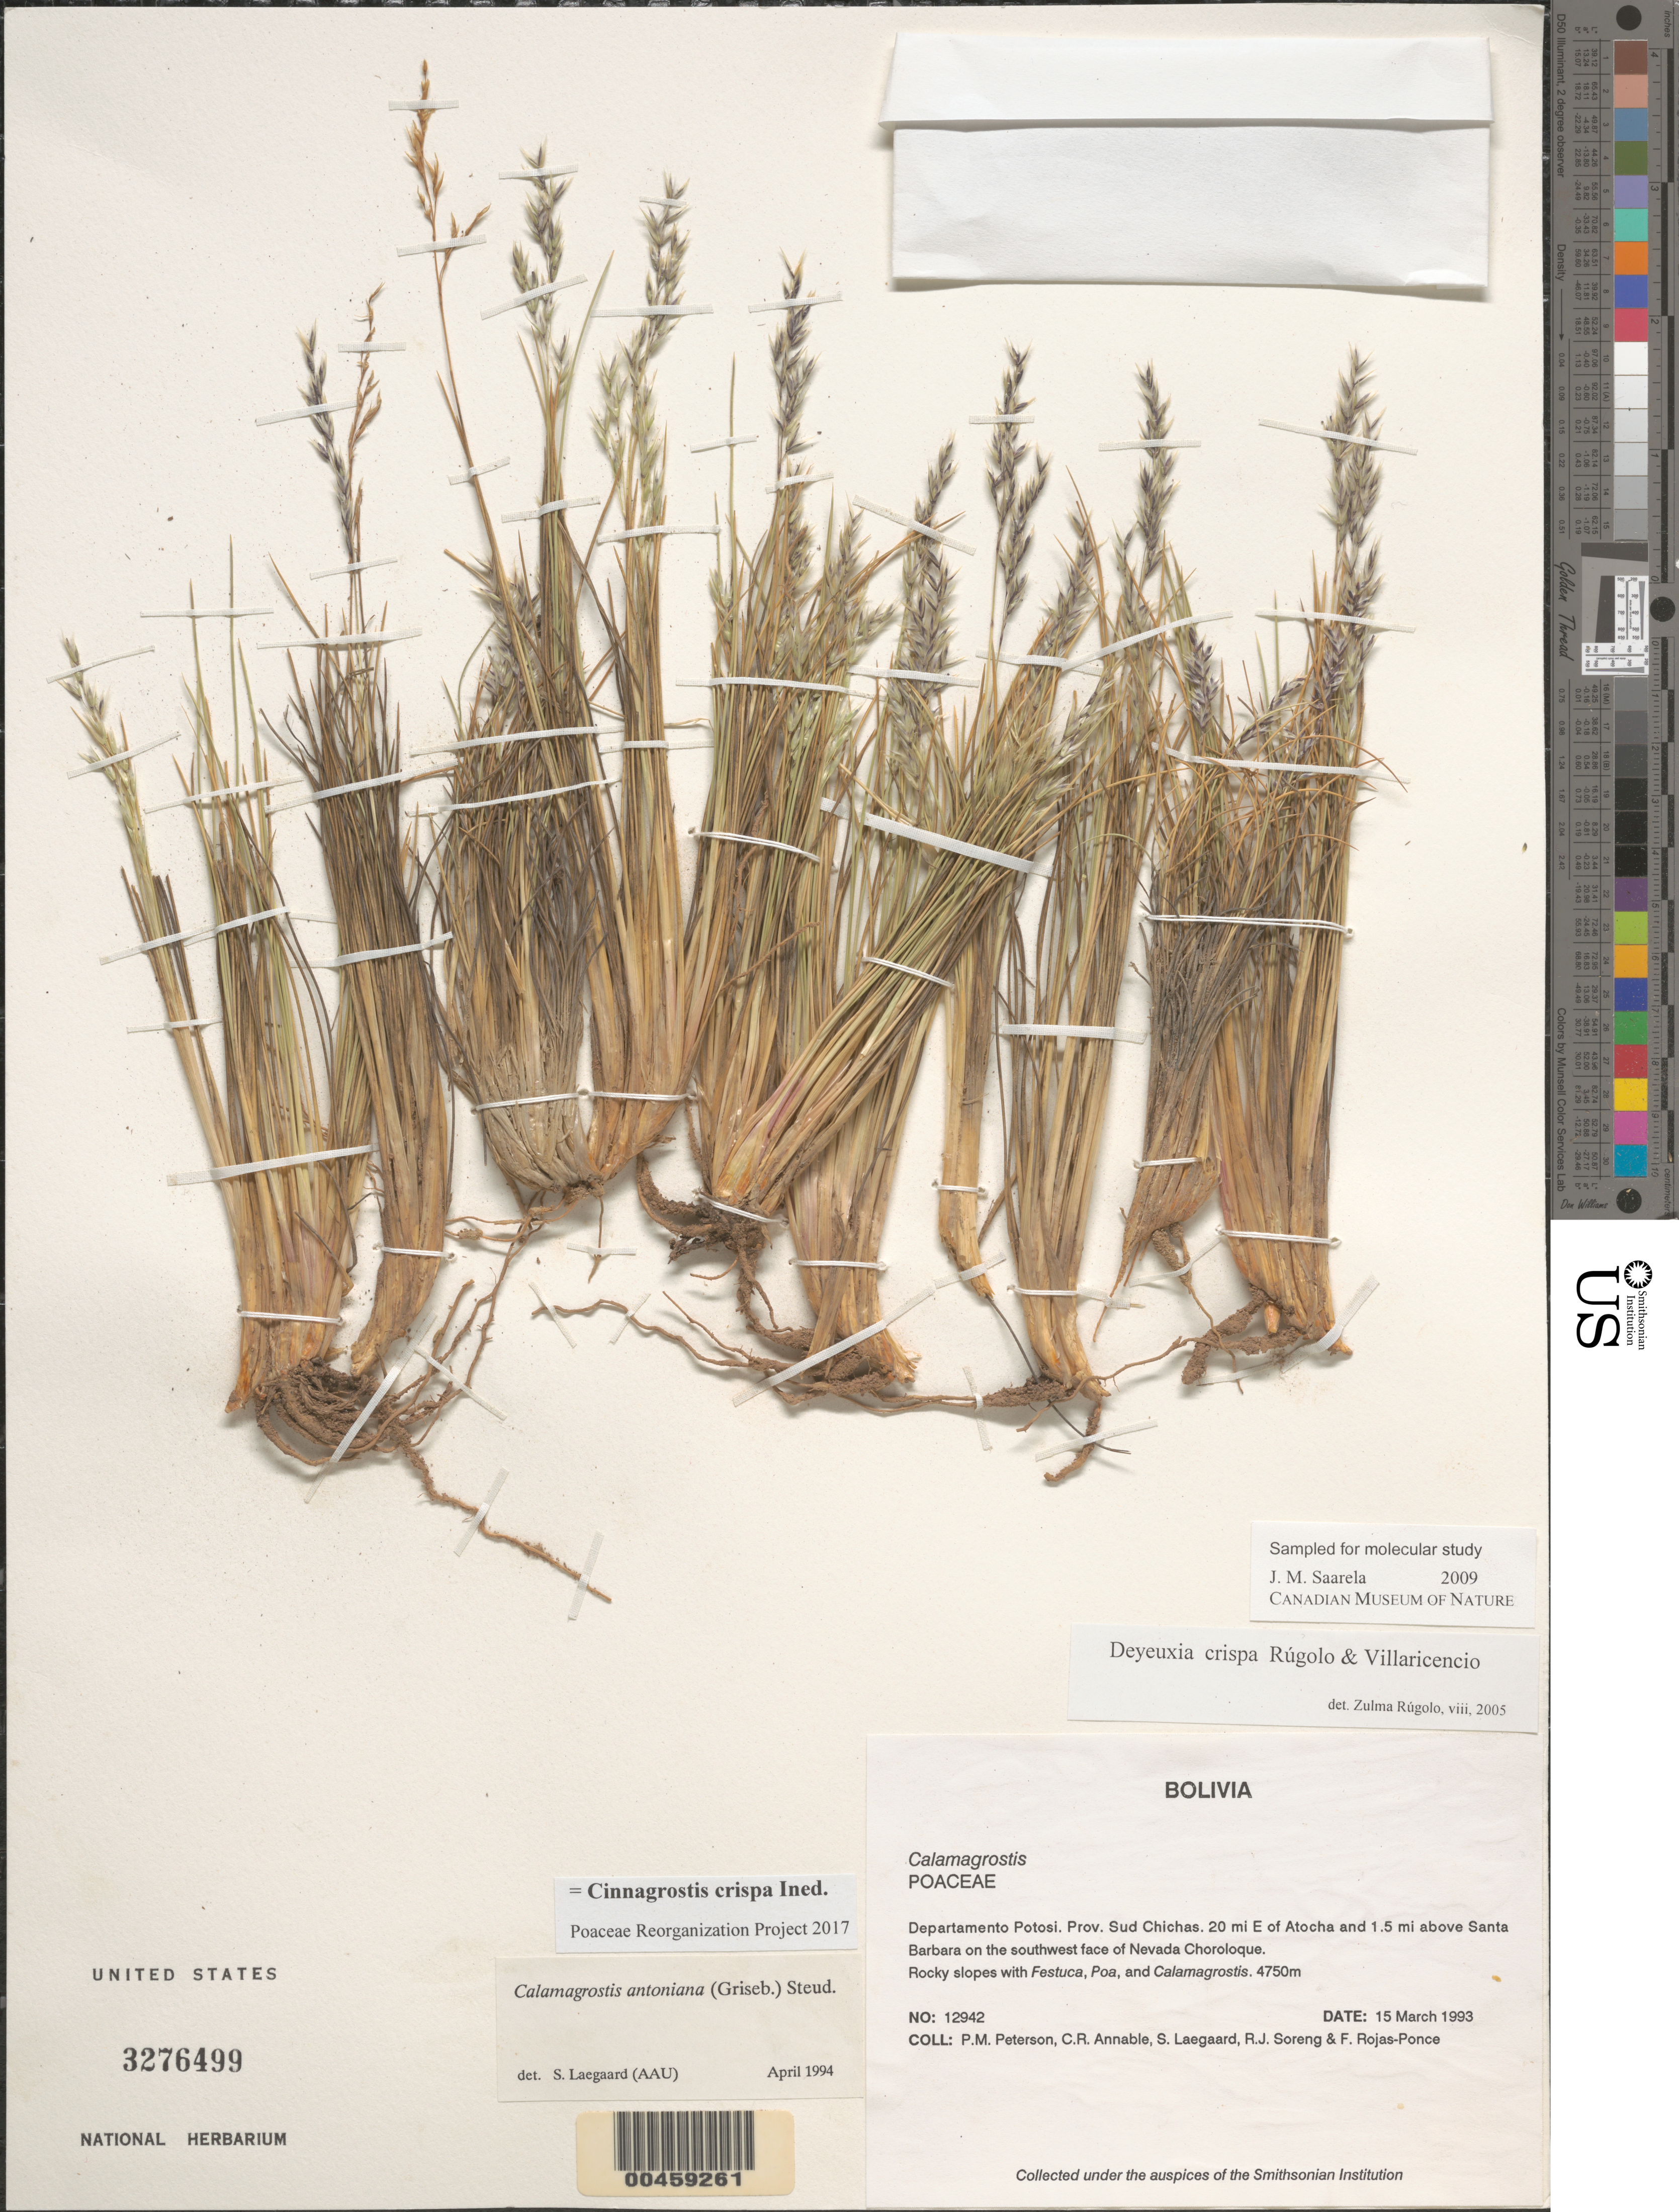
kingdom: Plantae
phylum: Tracheophyta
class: Liliopsida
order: Poales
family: Poaceae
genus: Cinnagrostis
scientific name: Cinnagrostis crispa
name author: (Rúgolo & Villav.) P.M. Peterson et al.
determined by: Poaceae Reorganization Project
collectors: P. M. Peterson, C. R. Annable, S. Lægaard, R. J. Soreng & F. Rojas-Ponce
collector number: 12942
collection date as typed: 15 Mar 1993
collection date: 1993-03-15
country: Bolivia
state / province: Potosí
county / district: Sud Chichas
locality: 20 mi E of Atocha and 1.5 mi above Santa Barbara on the SW face of Nevada Choroloque.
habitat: Rocky slopes with Festuca, Poa, and Calamagrostis.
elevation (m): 4750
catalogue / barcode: US 3276499